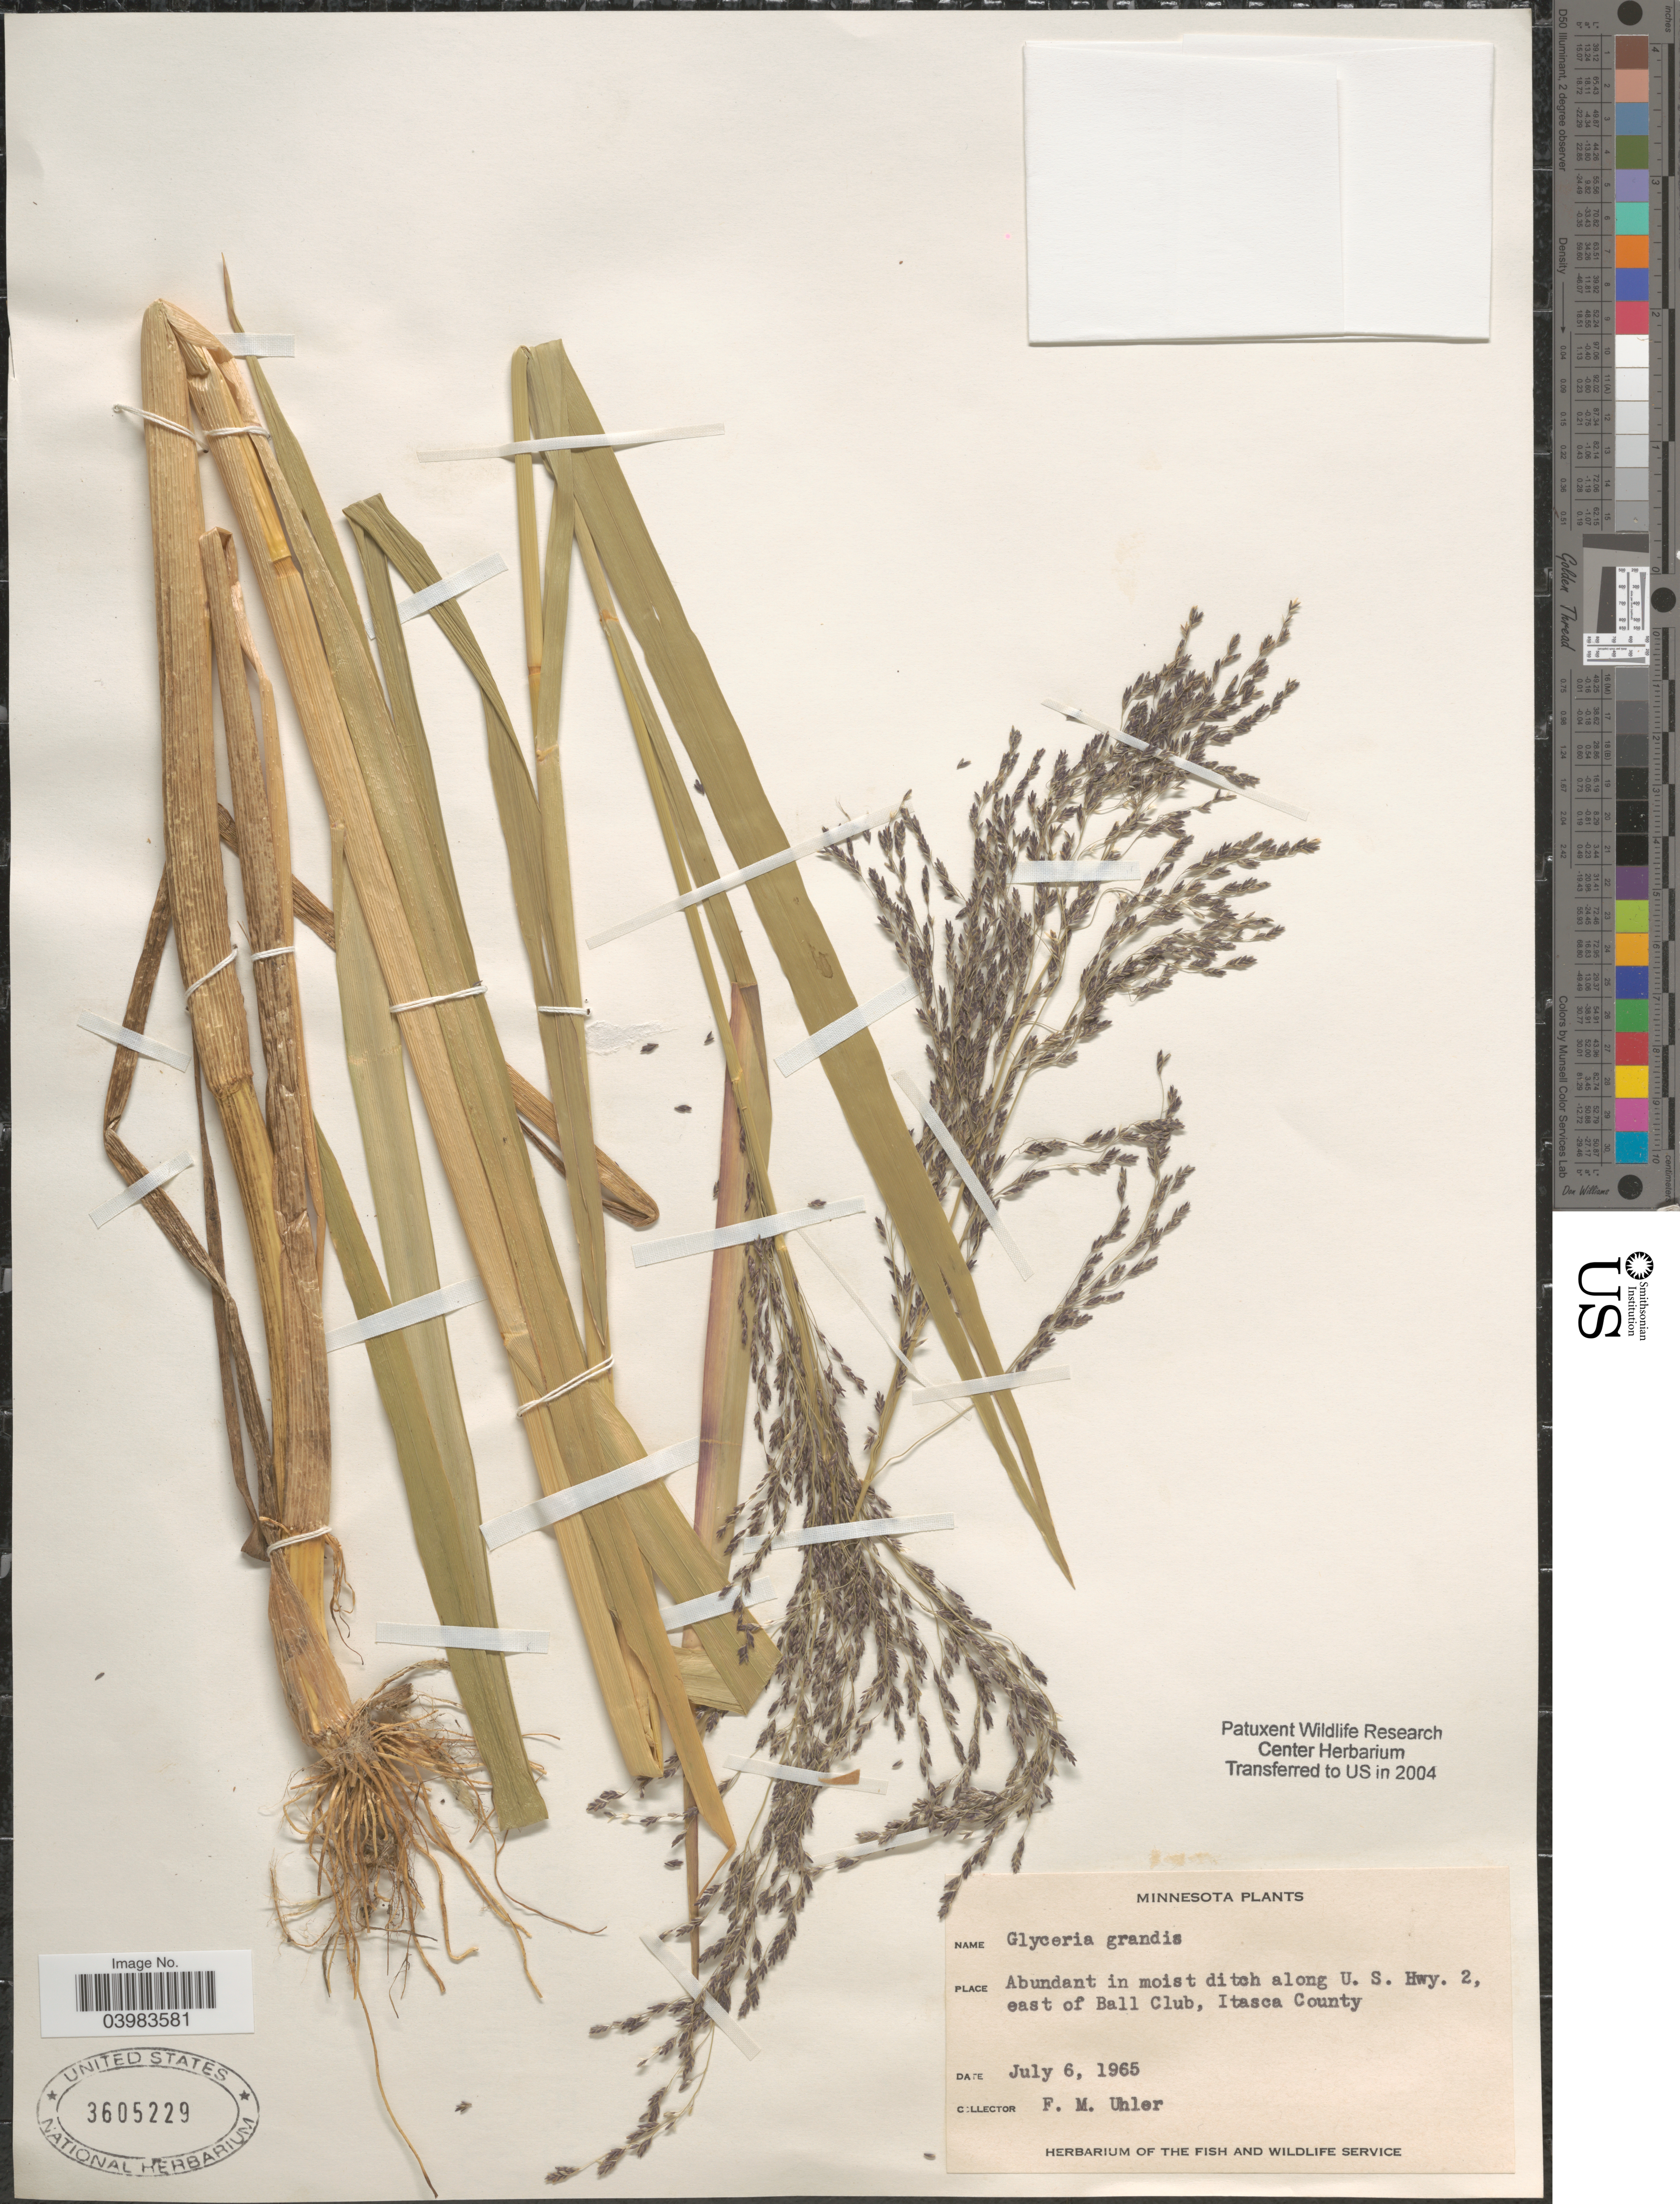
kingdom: Plantae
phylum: Tracheophyta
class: Liliopsida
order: Poales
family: Poaceae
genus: Glyceria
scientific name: Glyceria grandis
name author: S. Watson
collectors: F. M. Uhler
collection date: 1965-07-06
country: United States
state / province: Minnesota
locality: In moist ditch along U. S. Hwy. 2, east of Ball Club, Itasca County.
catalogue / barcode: US 3605229